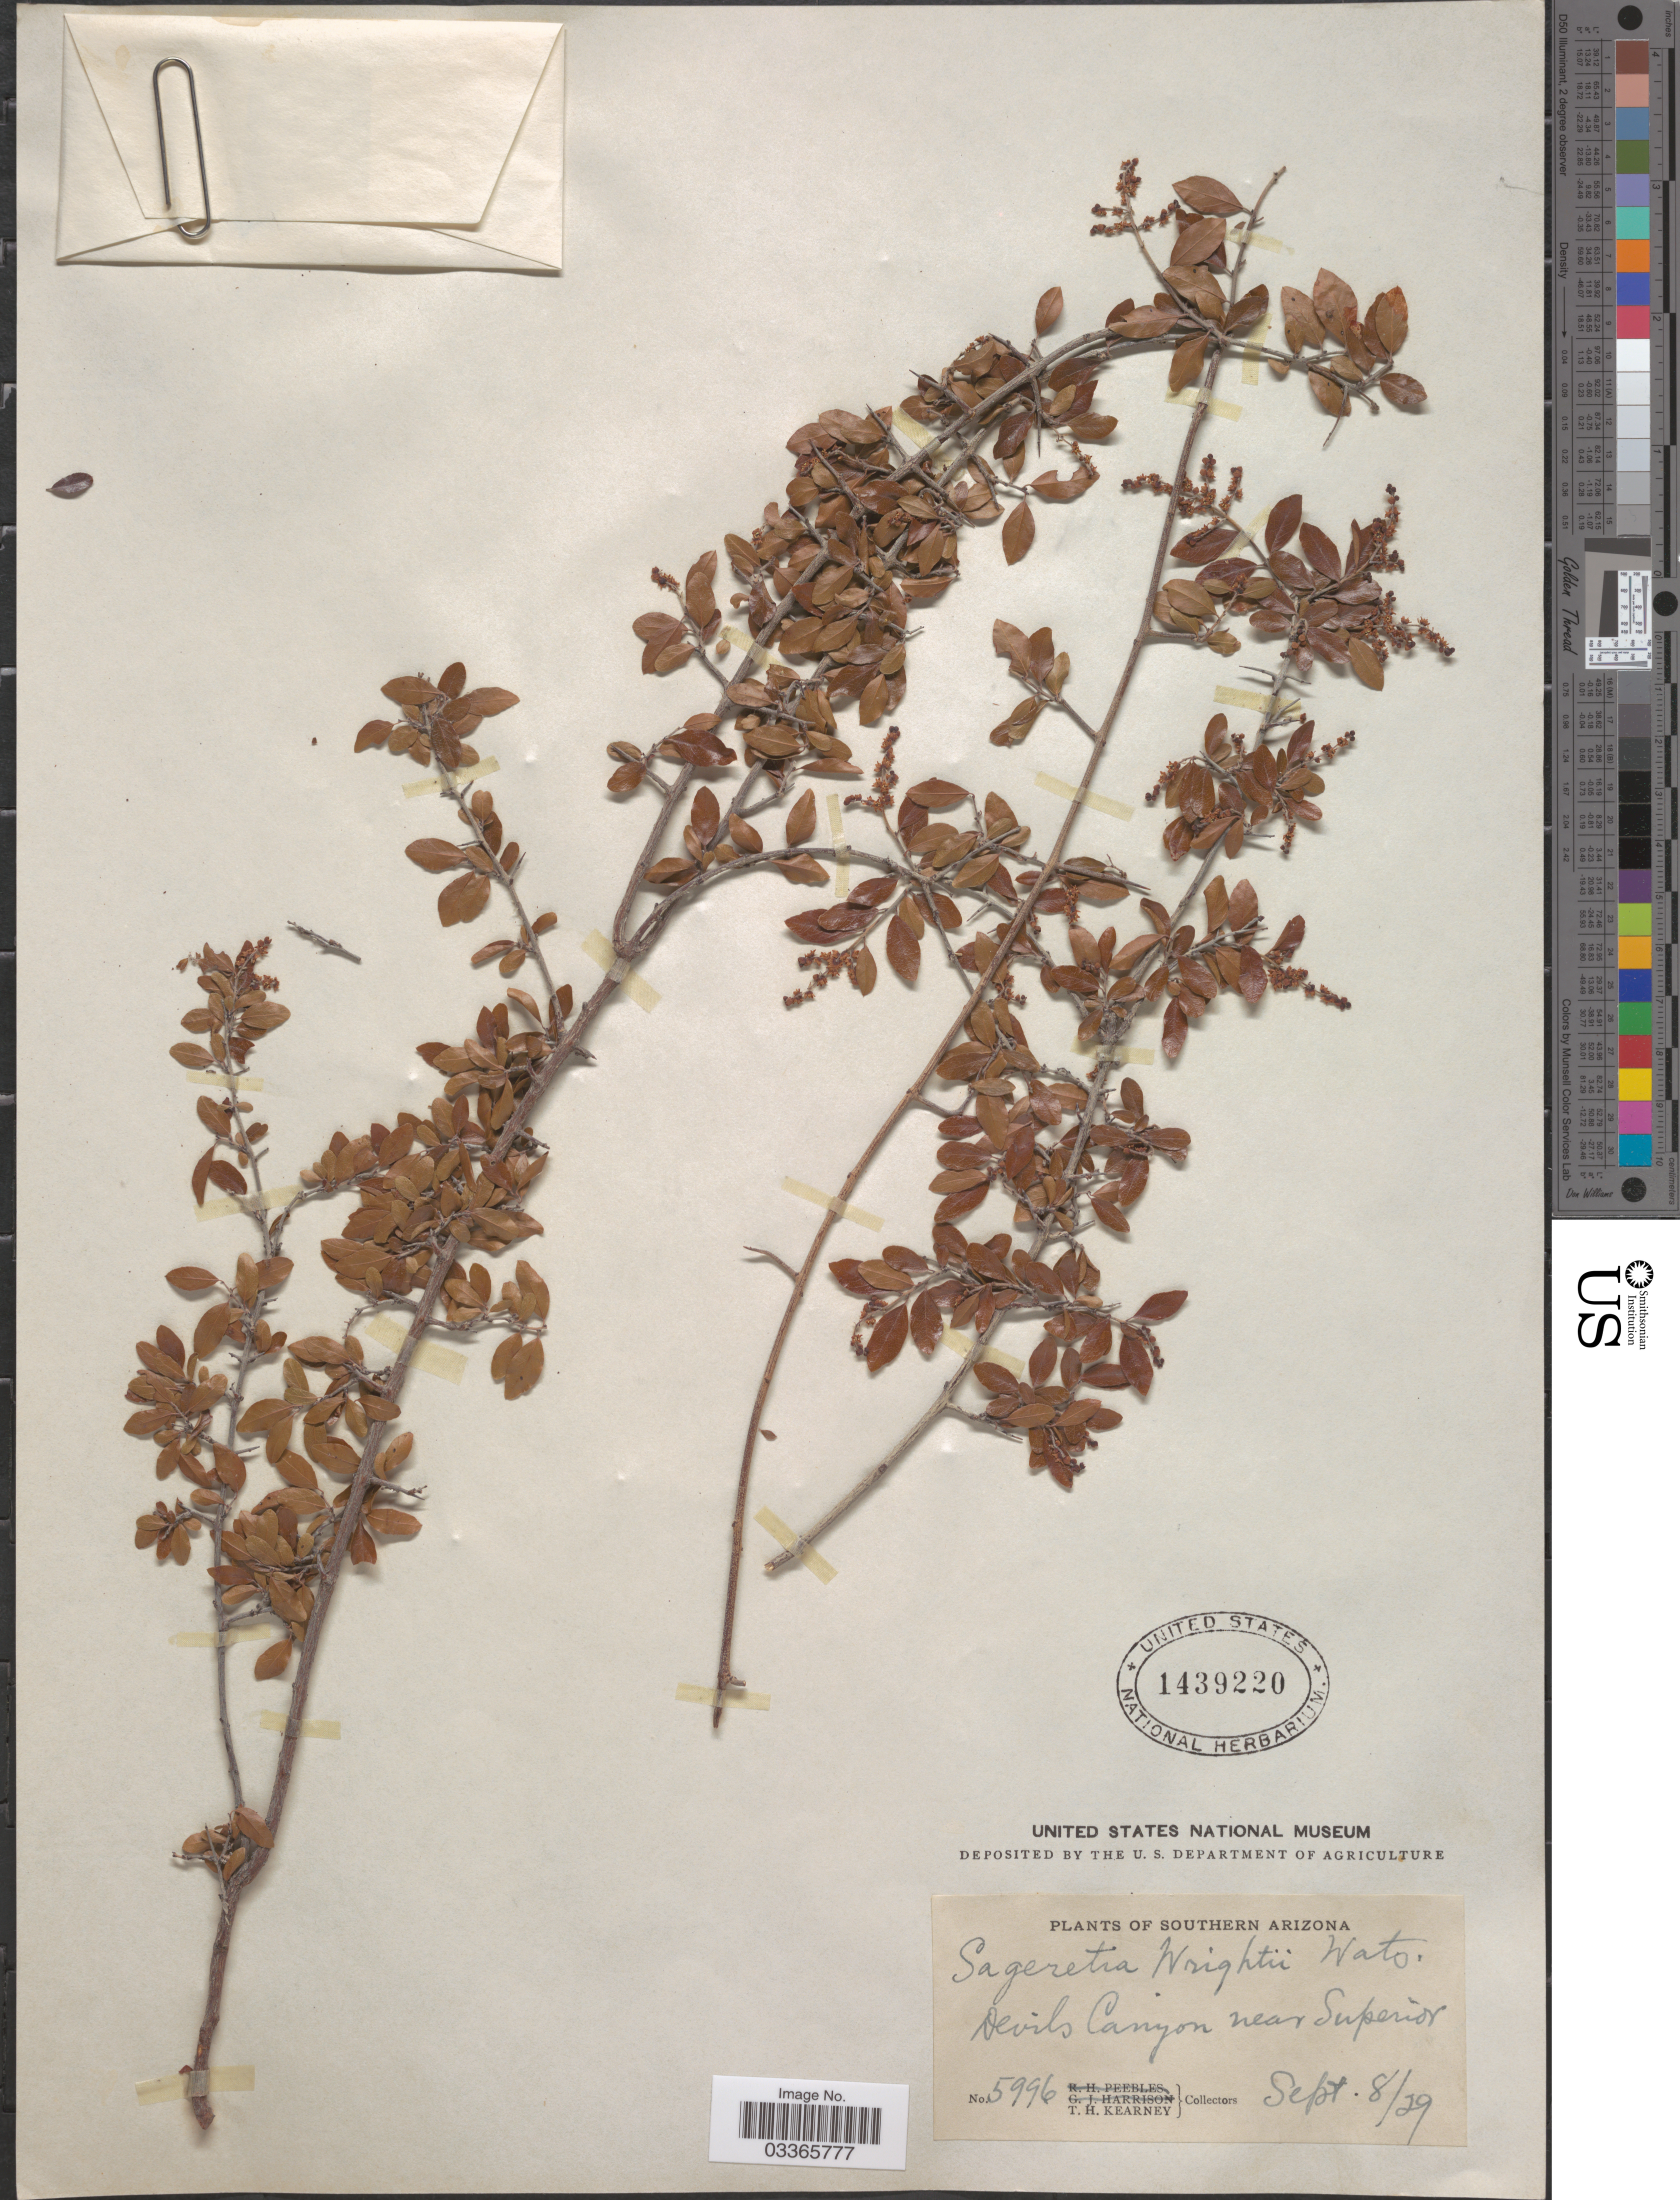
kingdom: Plantae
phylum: Tracheophyta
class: Magnoliopsida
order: Rosales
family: Rhamnaceae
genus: Sageretia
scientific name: Sageretia wrightii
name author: S. Watson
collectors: T. H. Kearney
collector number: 5996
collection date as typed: Transcribed d/m/y: 8/9/29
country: United States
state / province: Arizona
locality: Southern Arizona. Devils Canyon near Superior.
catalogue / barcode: US 1439220